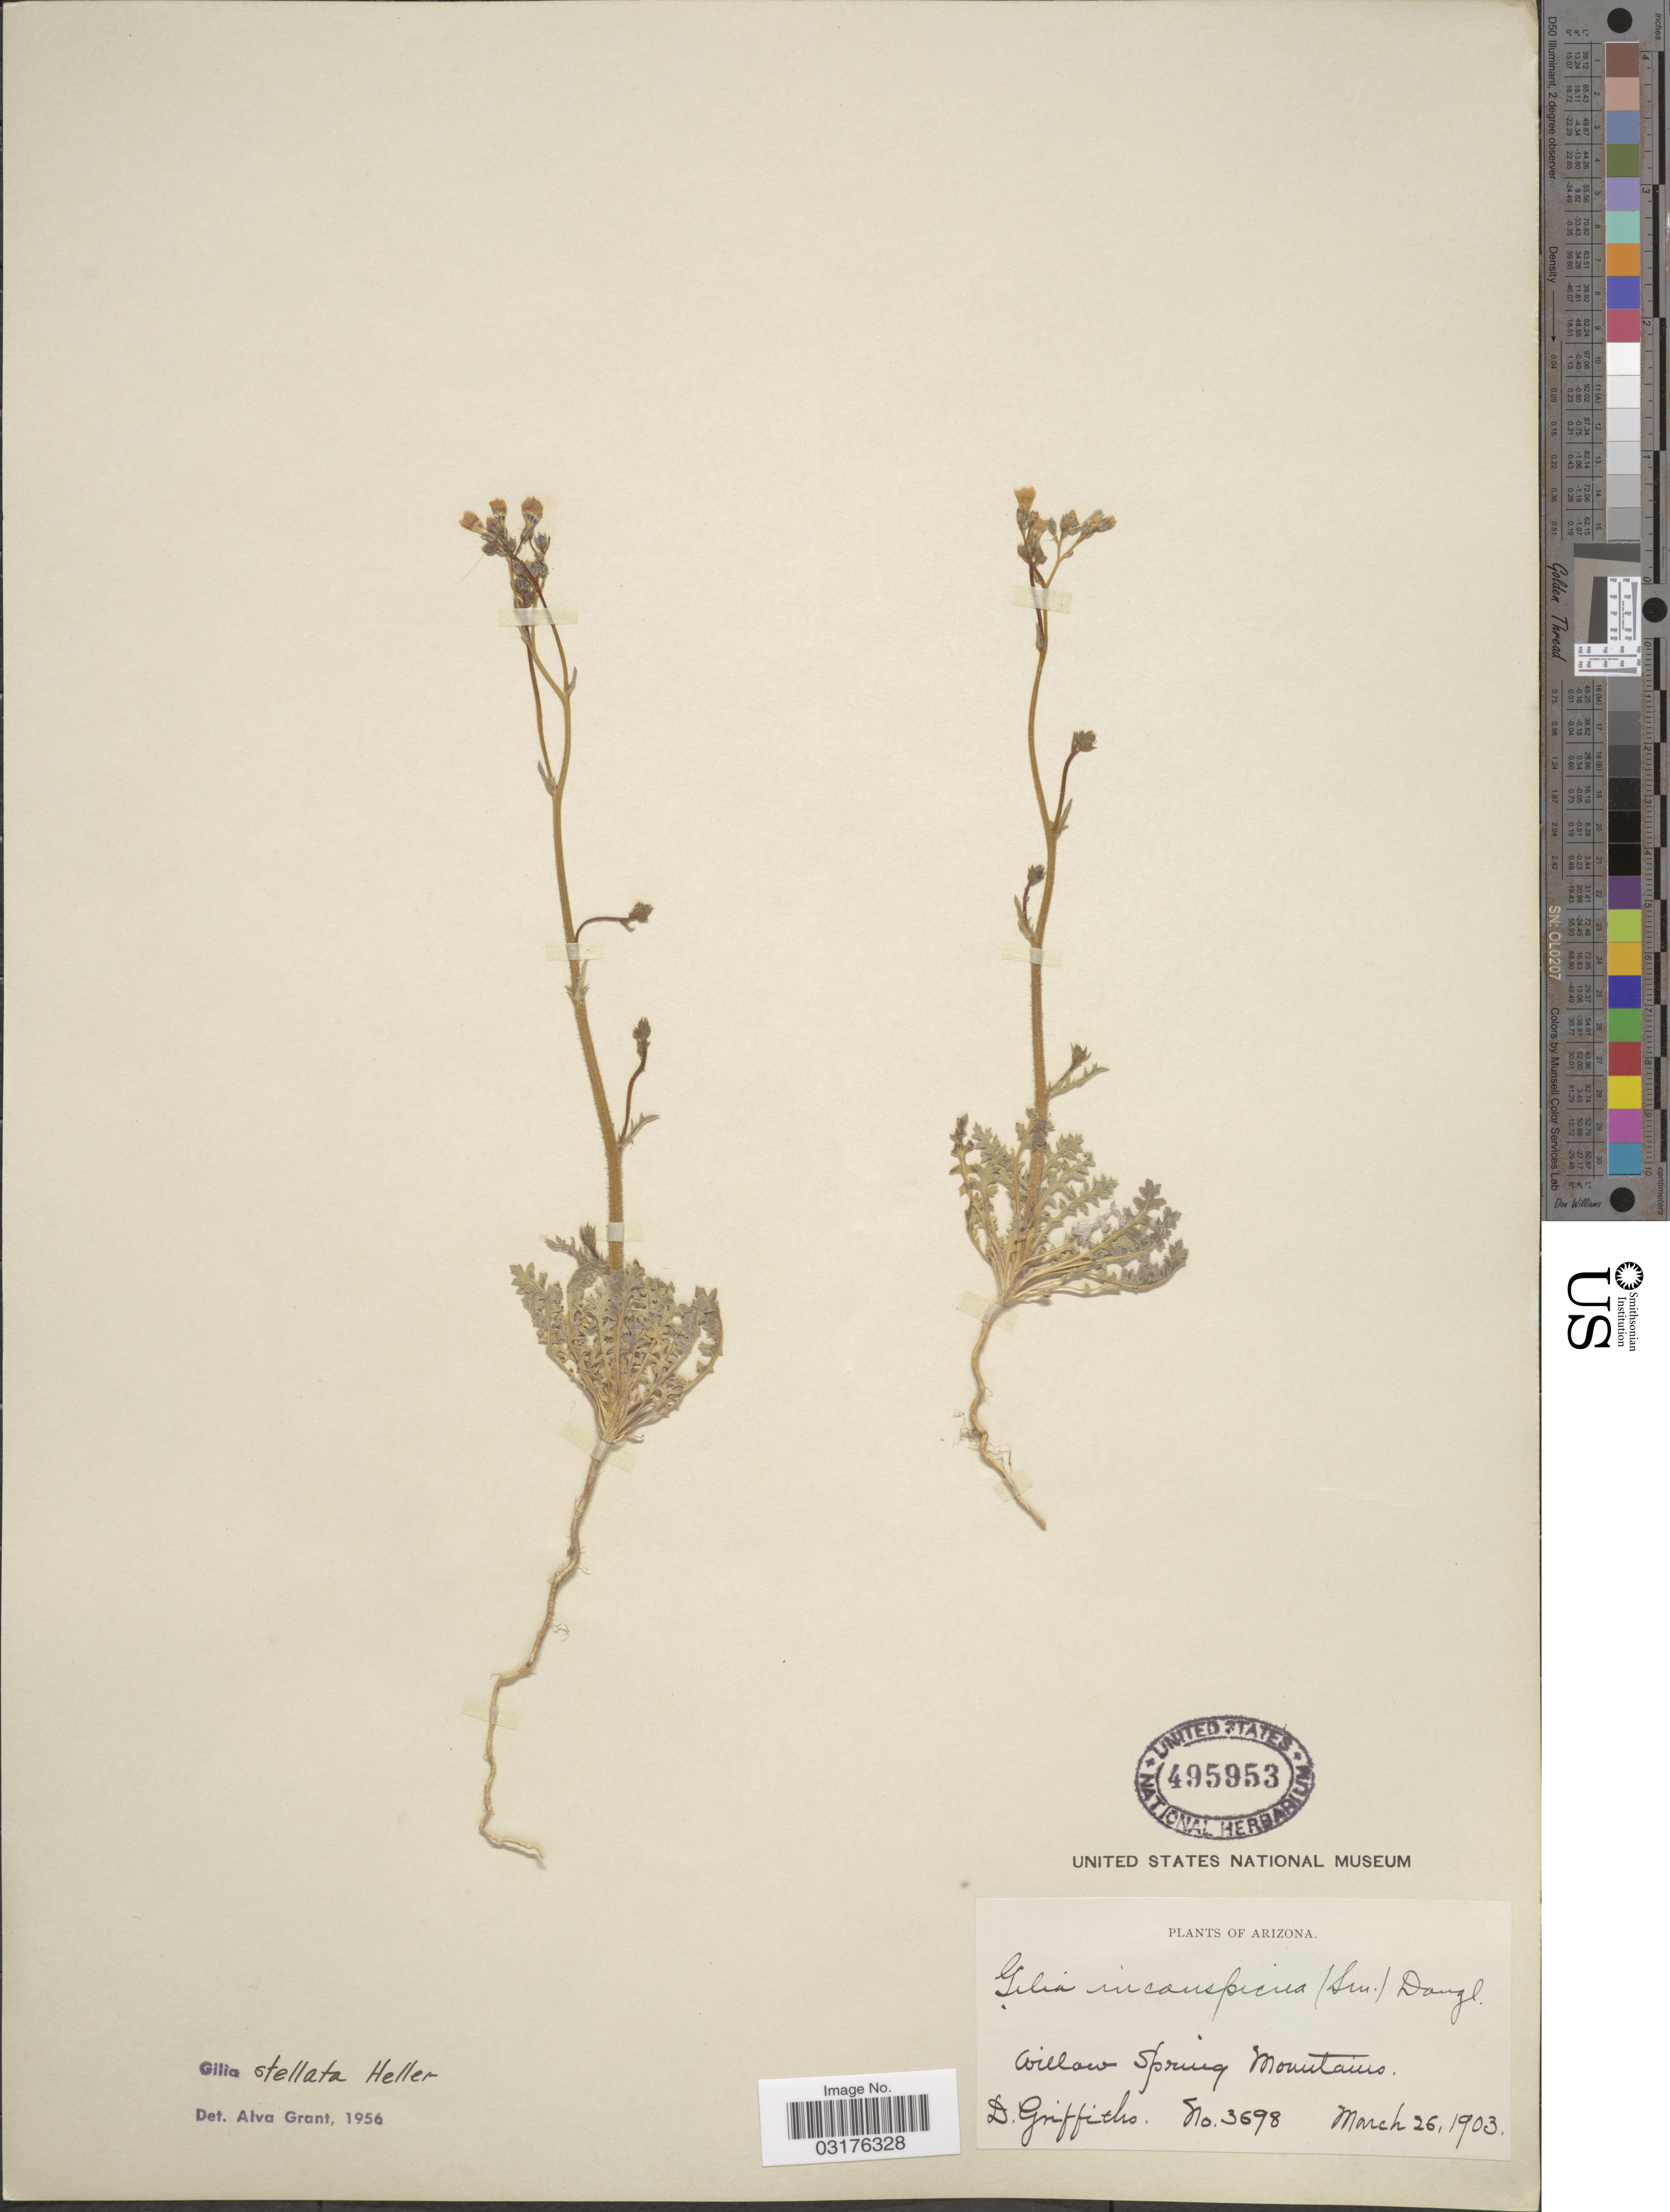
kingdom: Plantae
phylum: Tracheophyta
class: Magnoliopsida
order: Ericales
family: Polemoniaceae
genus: Gilia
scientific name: Gilia stellata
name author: A. Heller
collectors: D. Griffiths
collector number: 3698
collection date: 1903-03-26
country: United States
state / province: Arizona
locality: Willow Spring Mountains.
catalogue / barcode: US 495953